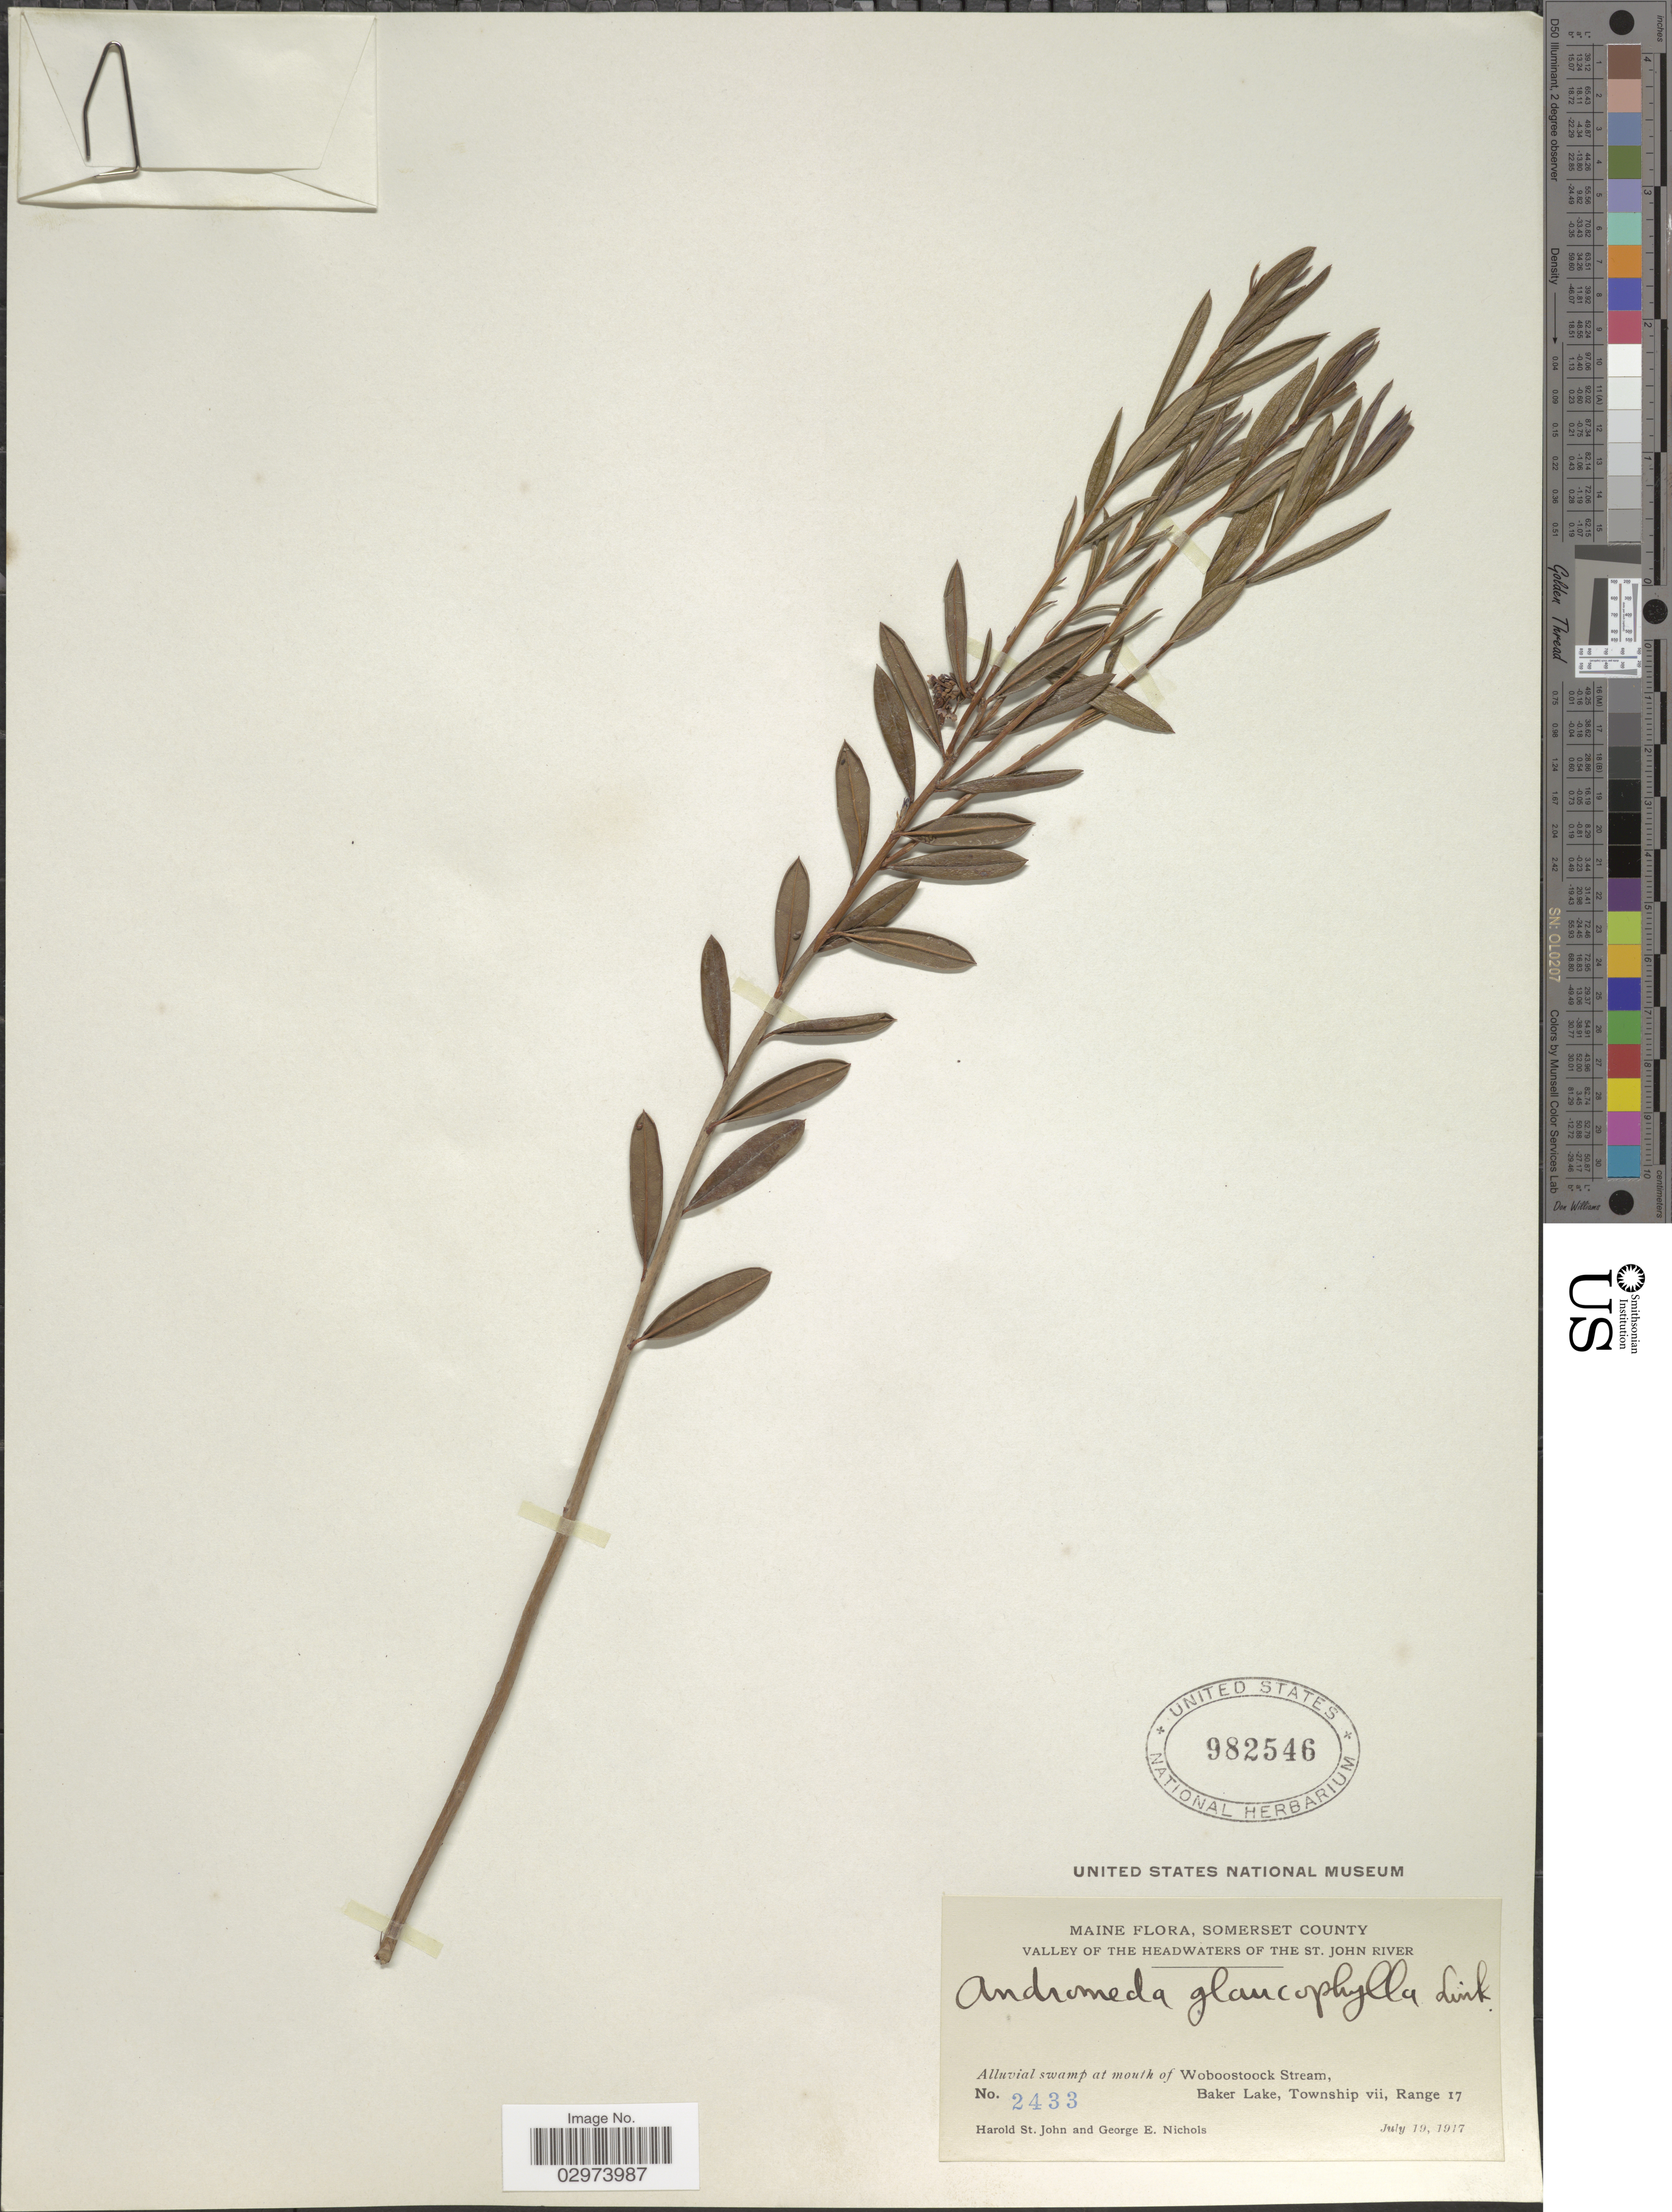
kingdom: Plantae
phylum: Tracheophyta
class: Magnoliopsida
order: Ericales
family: Ericaceae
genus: Andromeda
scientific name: Andromeda polifolia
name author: L.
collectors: H. St. John & G. E. Nichols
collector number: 2433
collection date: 1917-07-19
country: United States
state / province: Maine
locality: Somerset County. Valley of the Headwaters of the St. John River. Alluvial swamp at mouth of Woboostoock Stream, Baker Lake, Township vii, Range 17.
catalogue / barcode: US 982546